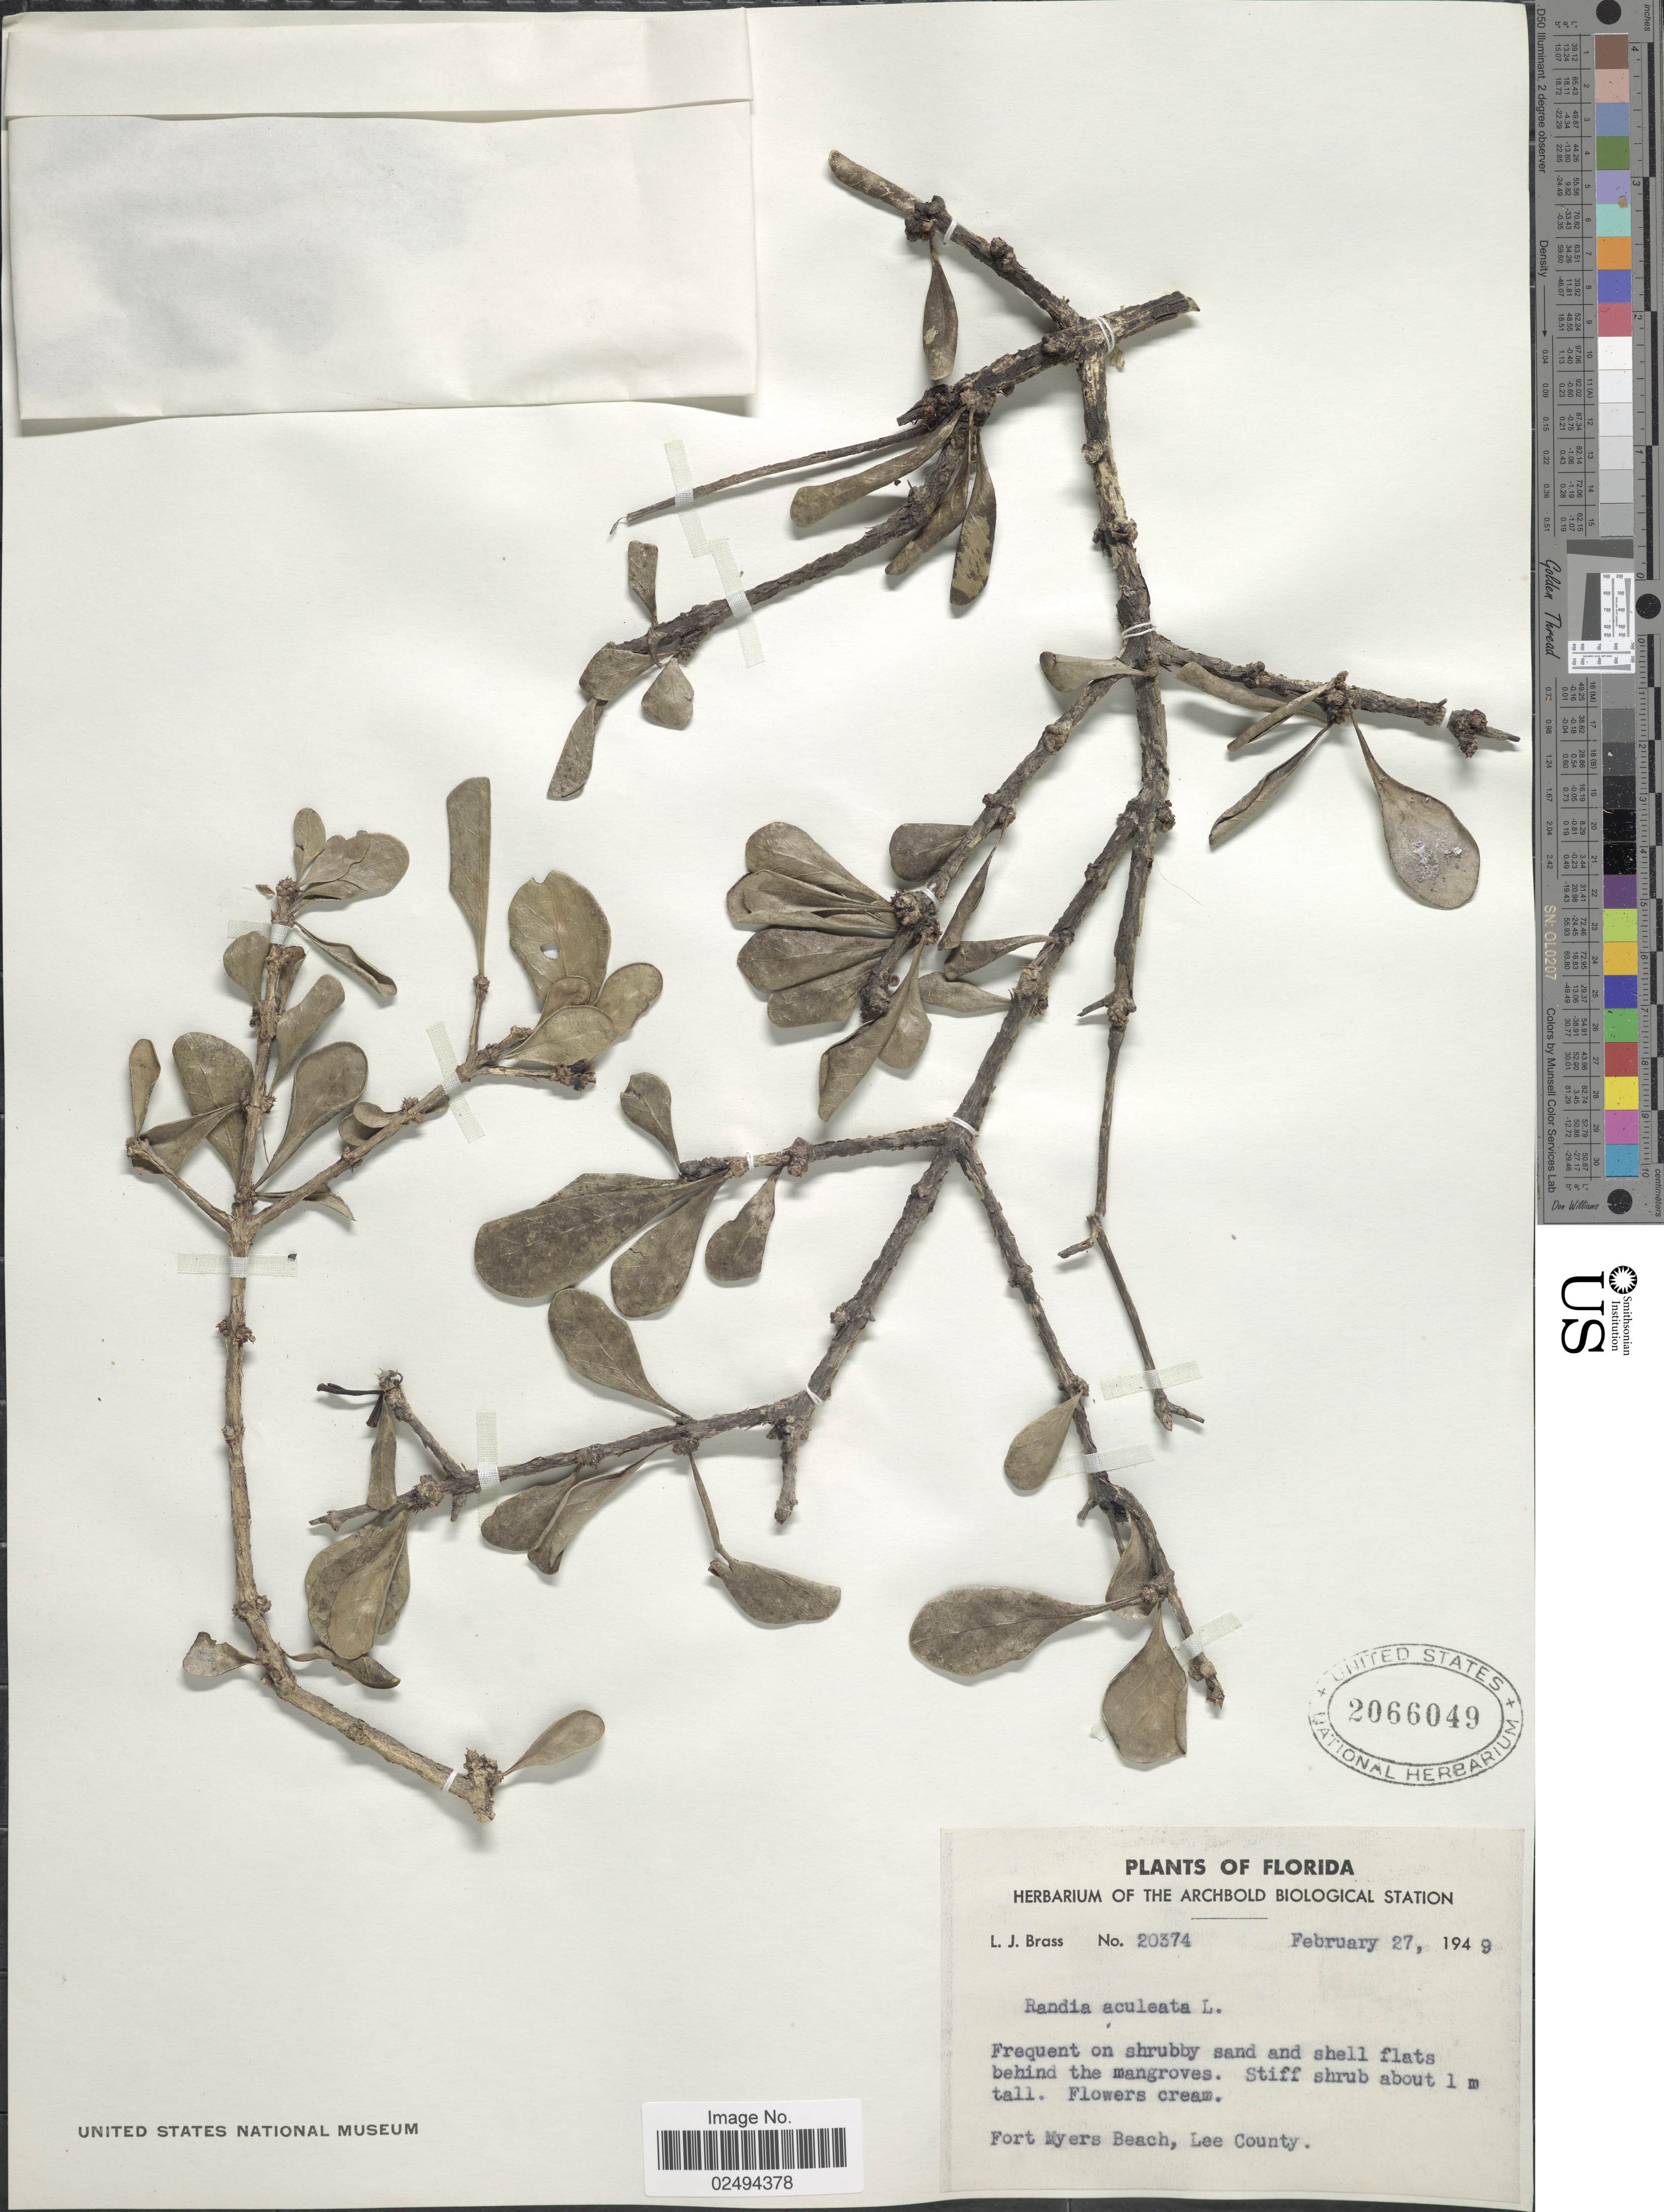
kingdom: Plantae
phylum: Tracheophyta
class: Magnoliopsida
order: Gentianales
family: Rubiaceae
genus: Randia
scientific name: Randia aculeata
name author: L.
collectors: L. J. Brass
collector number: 20374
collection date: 1949-02-27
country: United States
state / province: Florida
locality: Fort Myers Beach, Lee County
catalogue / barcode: US 2066049